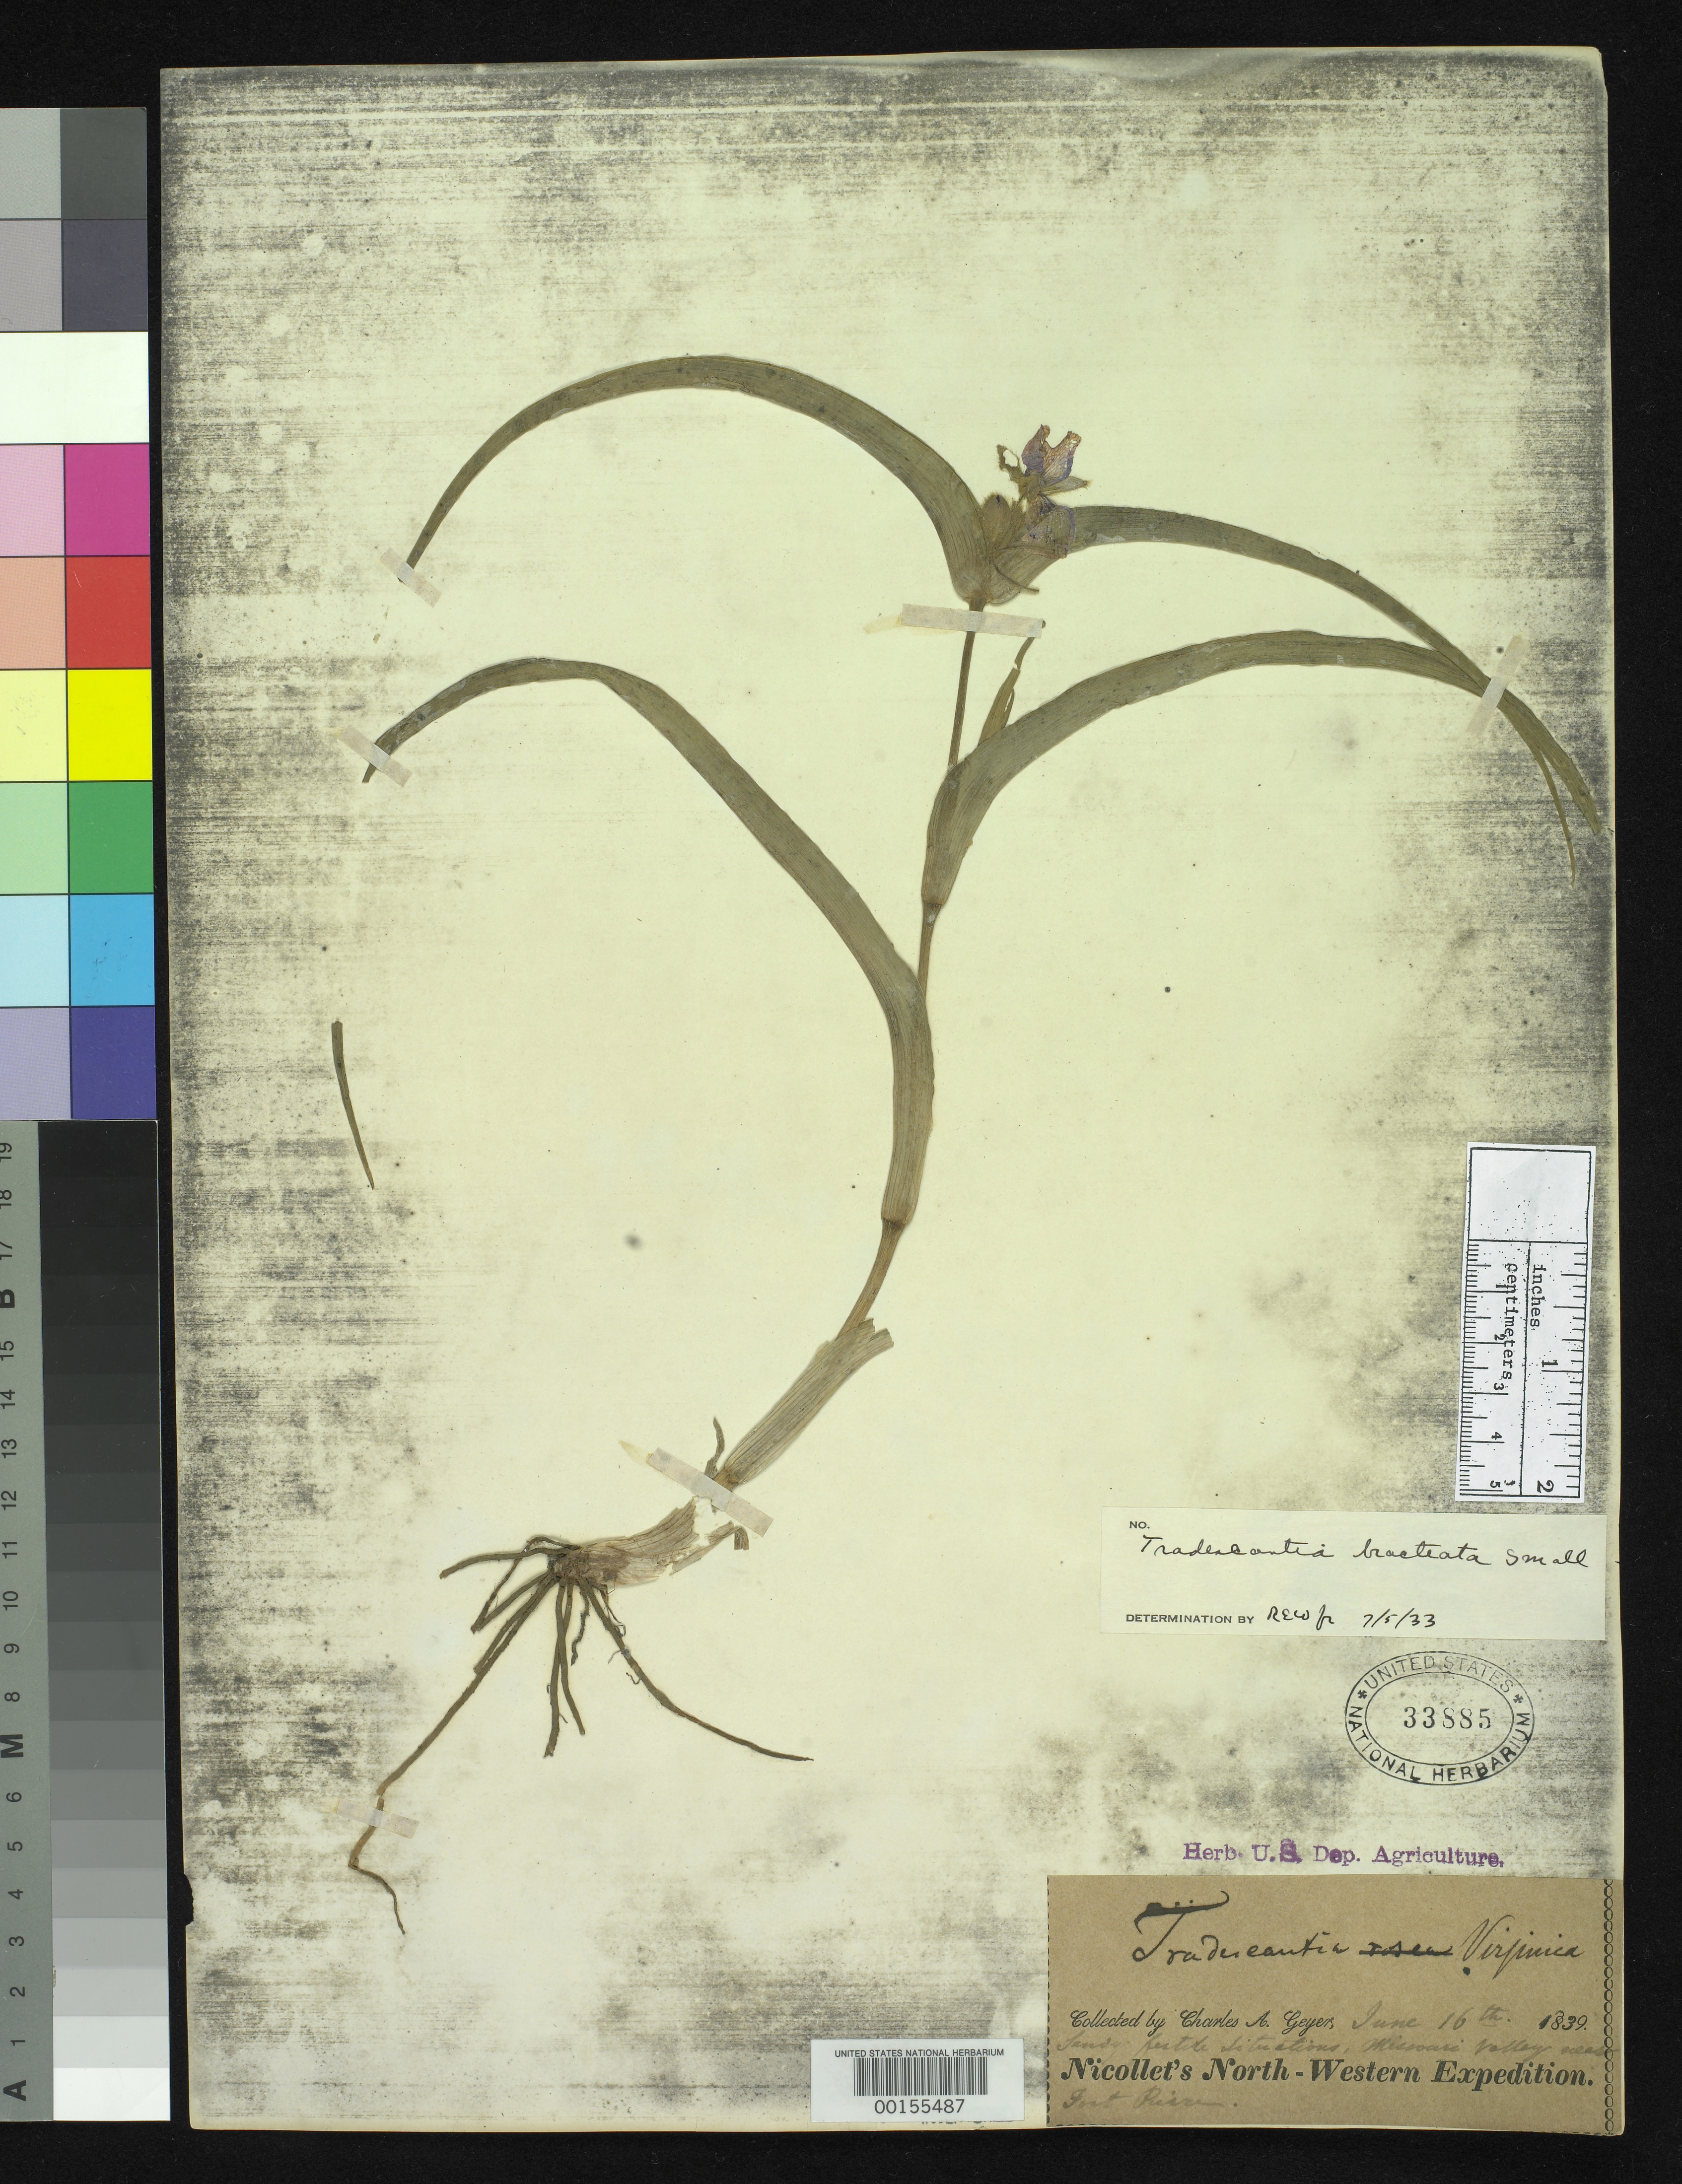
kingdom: Plantae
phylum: Tracheophyta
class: Liliopsida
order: Commelinales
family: Commelinaceae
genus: Tradescantia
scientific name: Tradescantia bracteata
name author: Small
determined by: REW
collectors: C. A. Geyer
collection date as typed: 16 Jan 1839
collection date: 1839-01-16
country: United States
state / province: Missouri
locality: Missouri valley, Fort Pierre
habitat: Sandy, fertile soil, riverbank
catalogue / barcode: US 33885